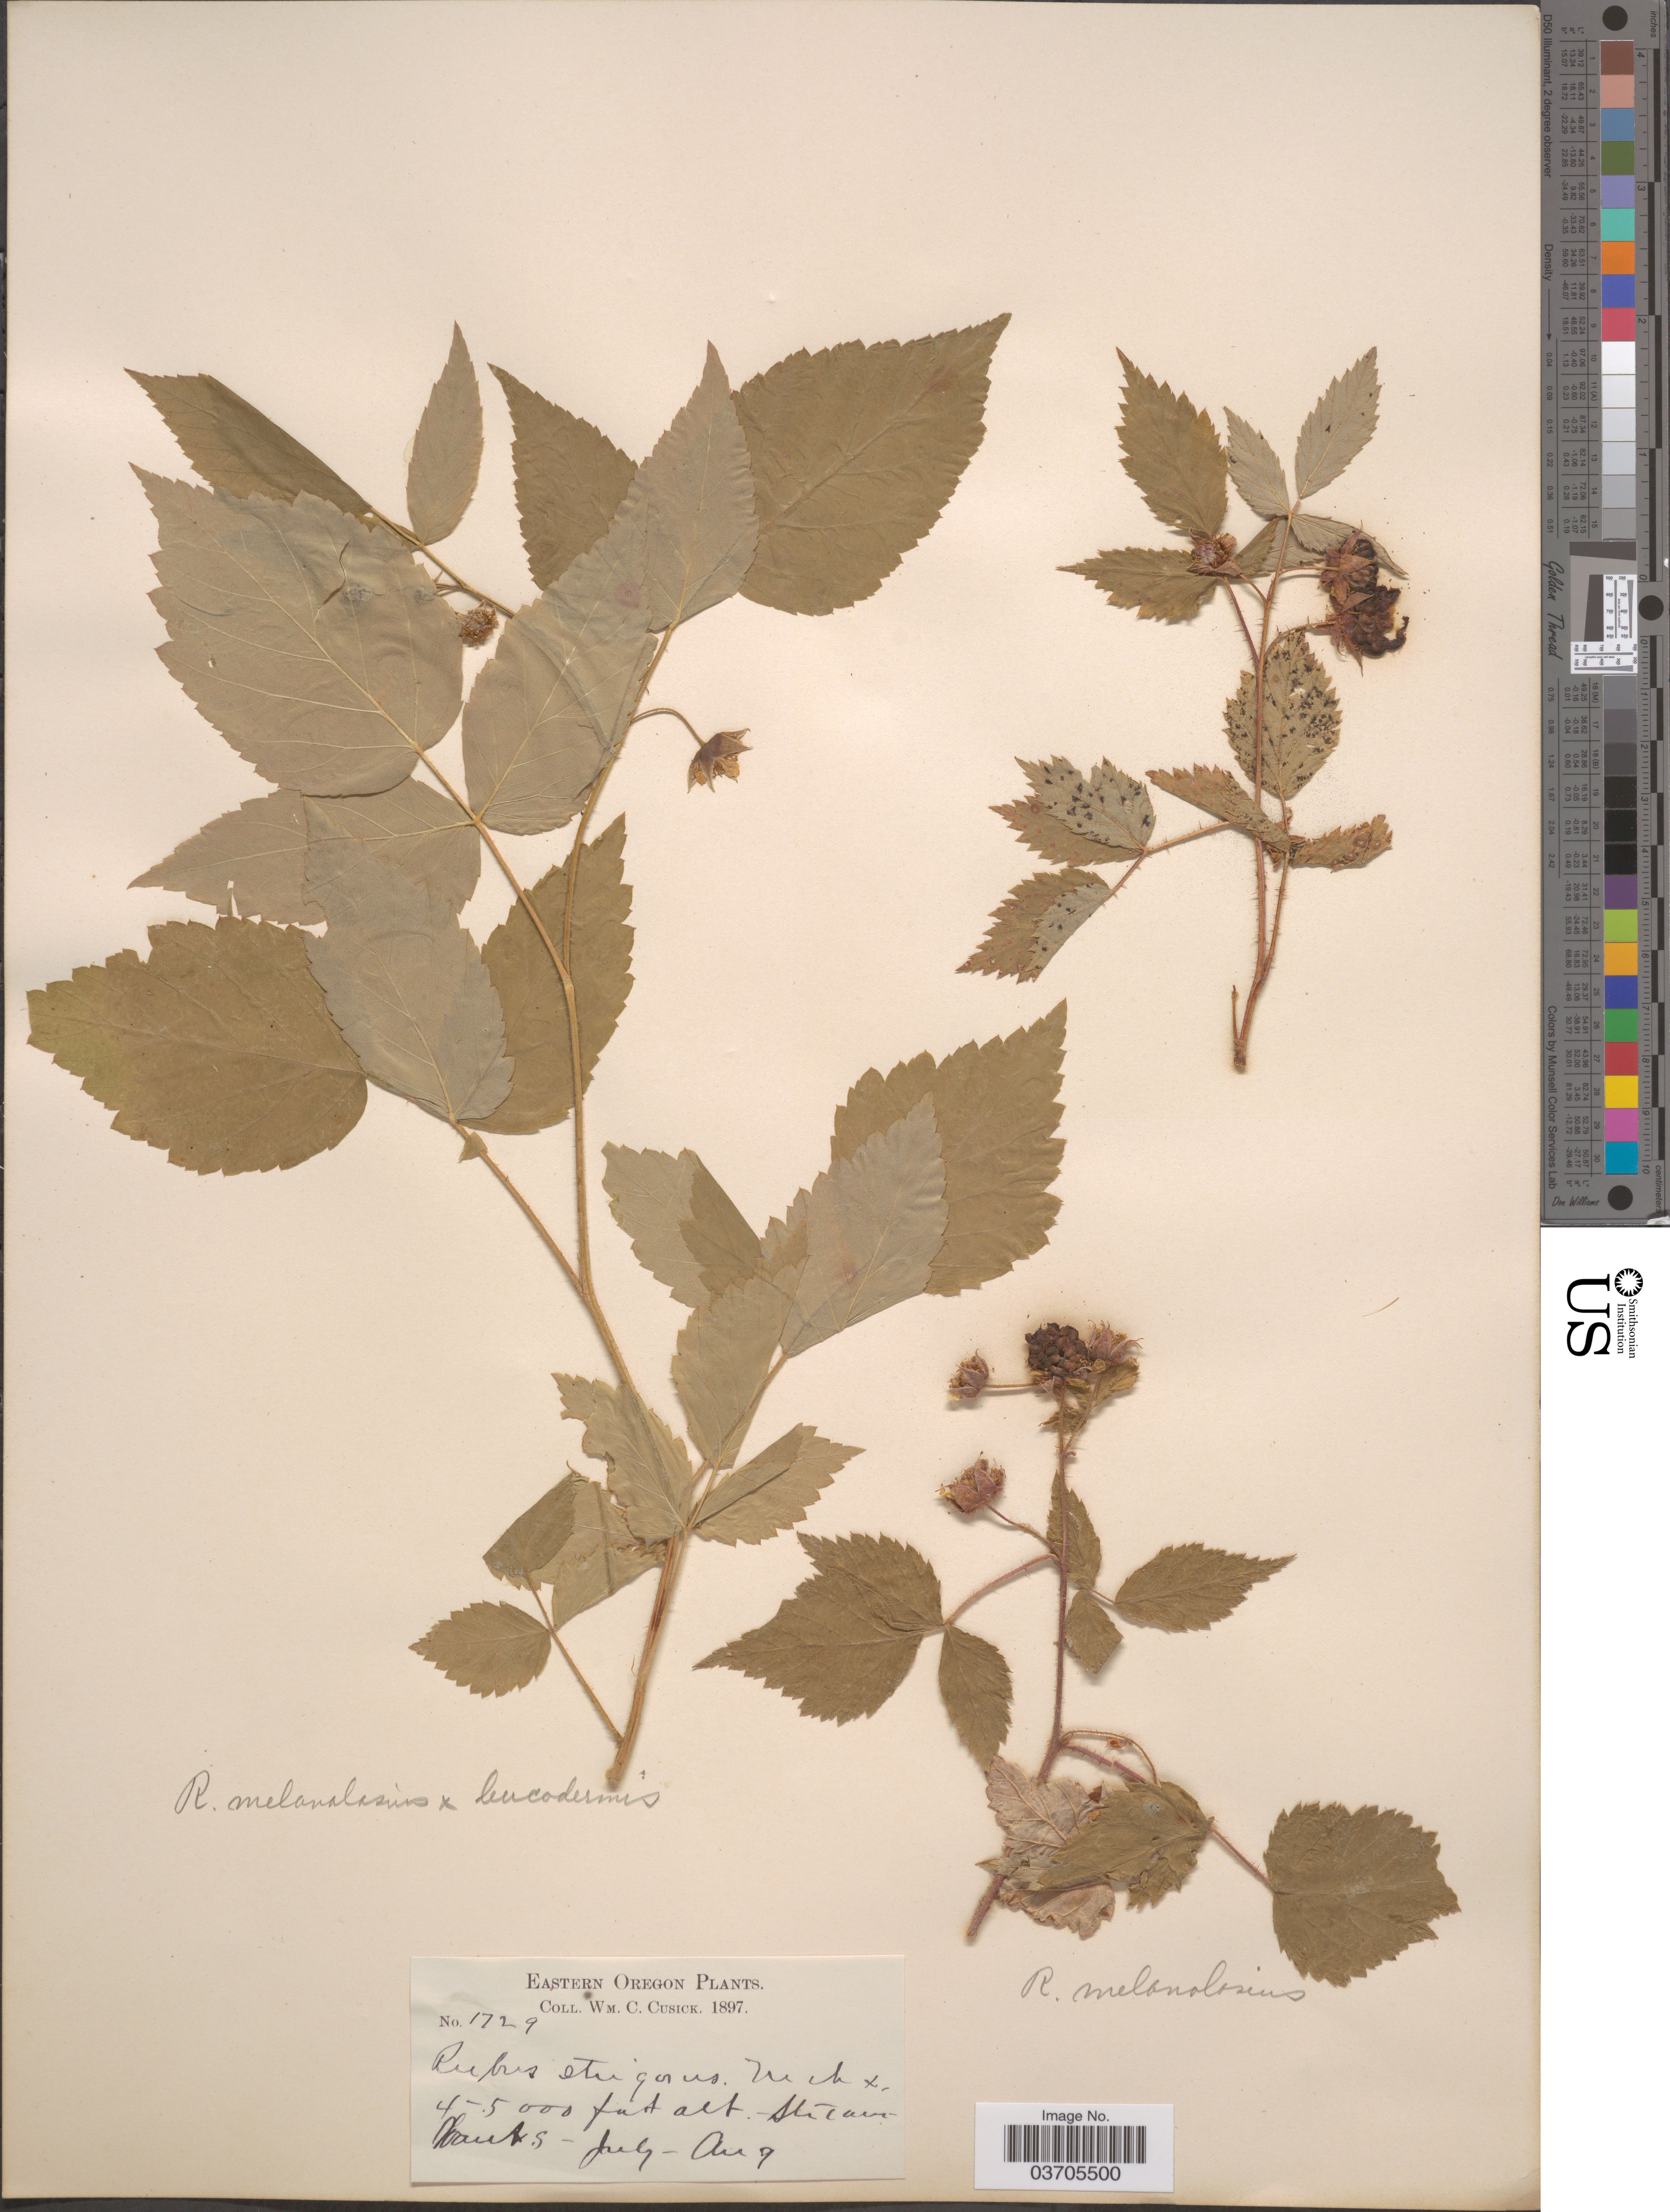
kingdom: Plantae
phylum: Tracheophyta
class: Magnoliopsida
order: Rosales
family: Rosaceae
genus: Rubus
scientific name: Rubus leucodermis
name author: Douglas ex Torr. & A. Gray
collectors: W. C. Cusick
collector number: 1729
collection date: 1897-07/1897-08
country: United States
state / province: Oregon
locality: Eastern Oregon.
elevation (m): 1219